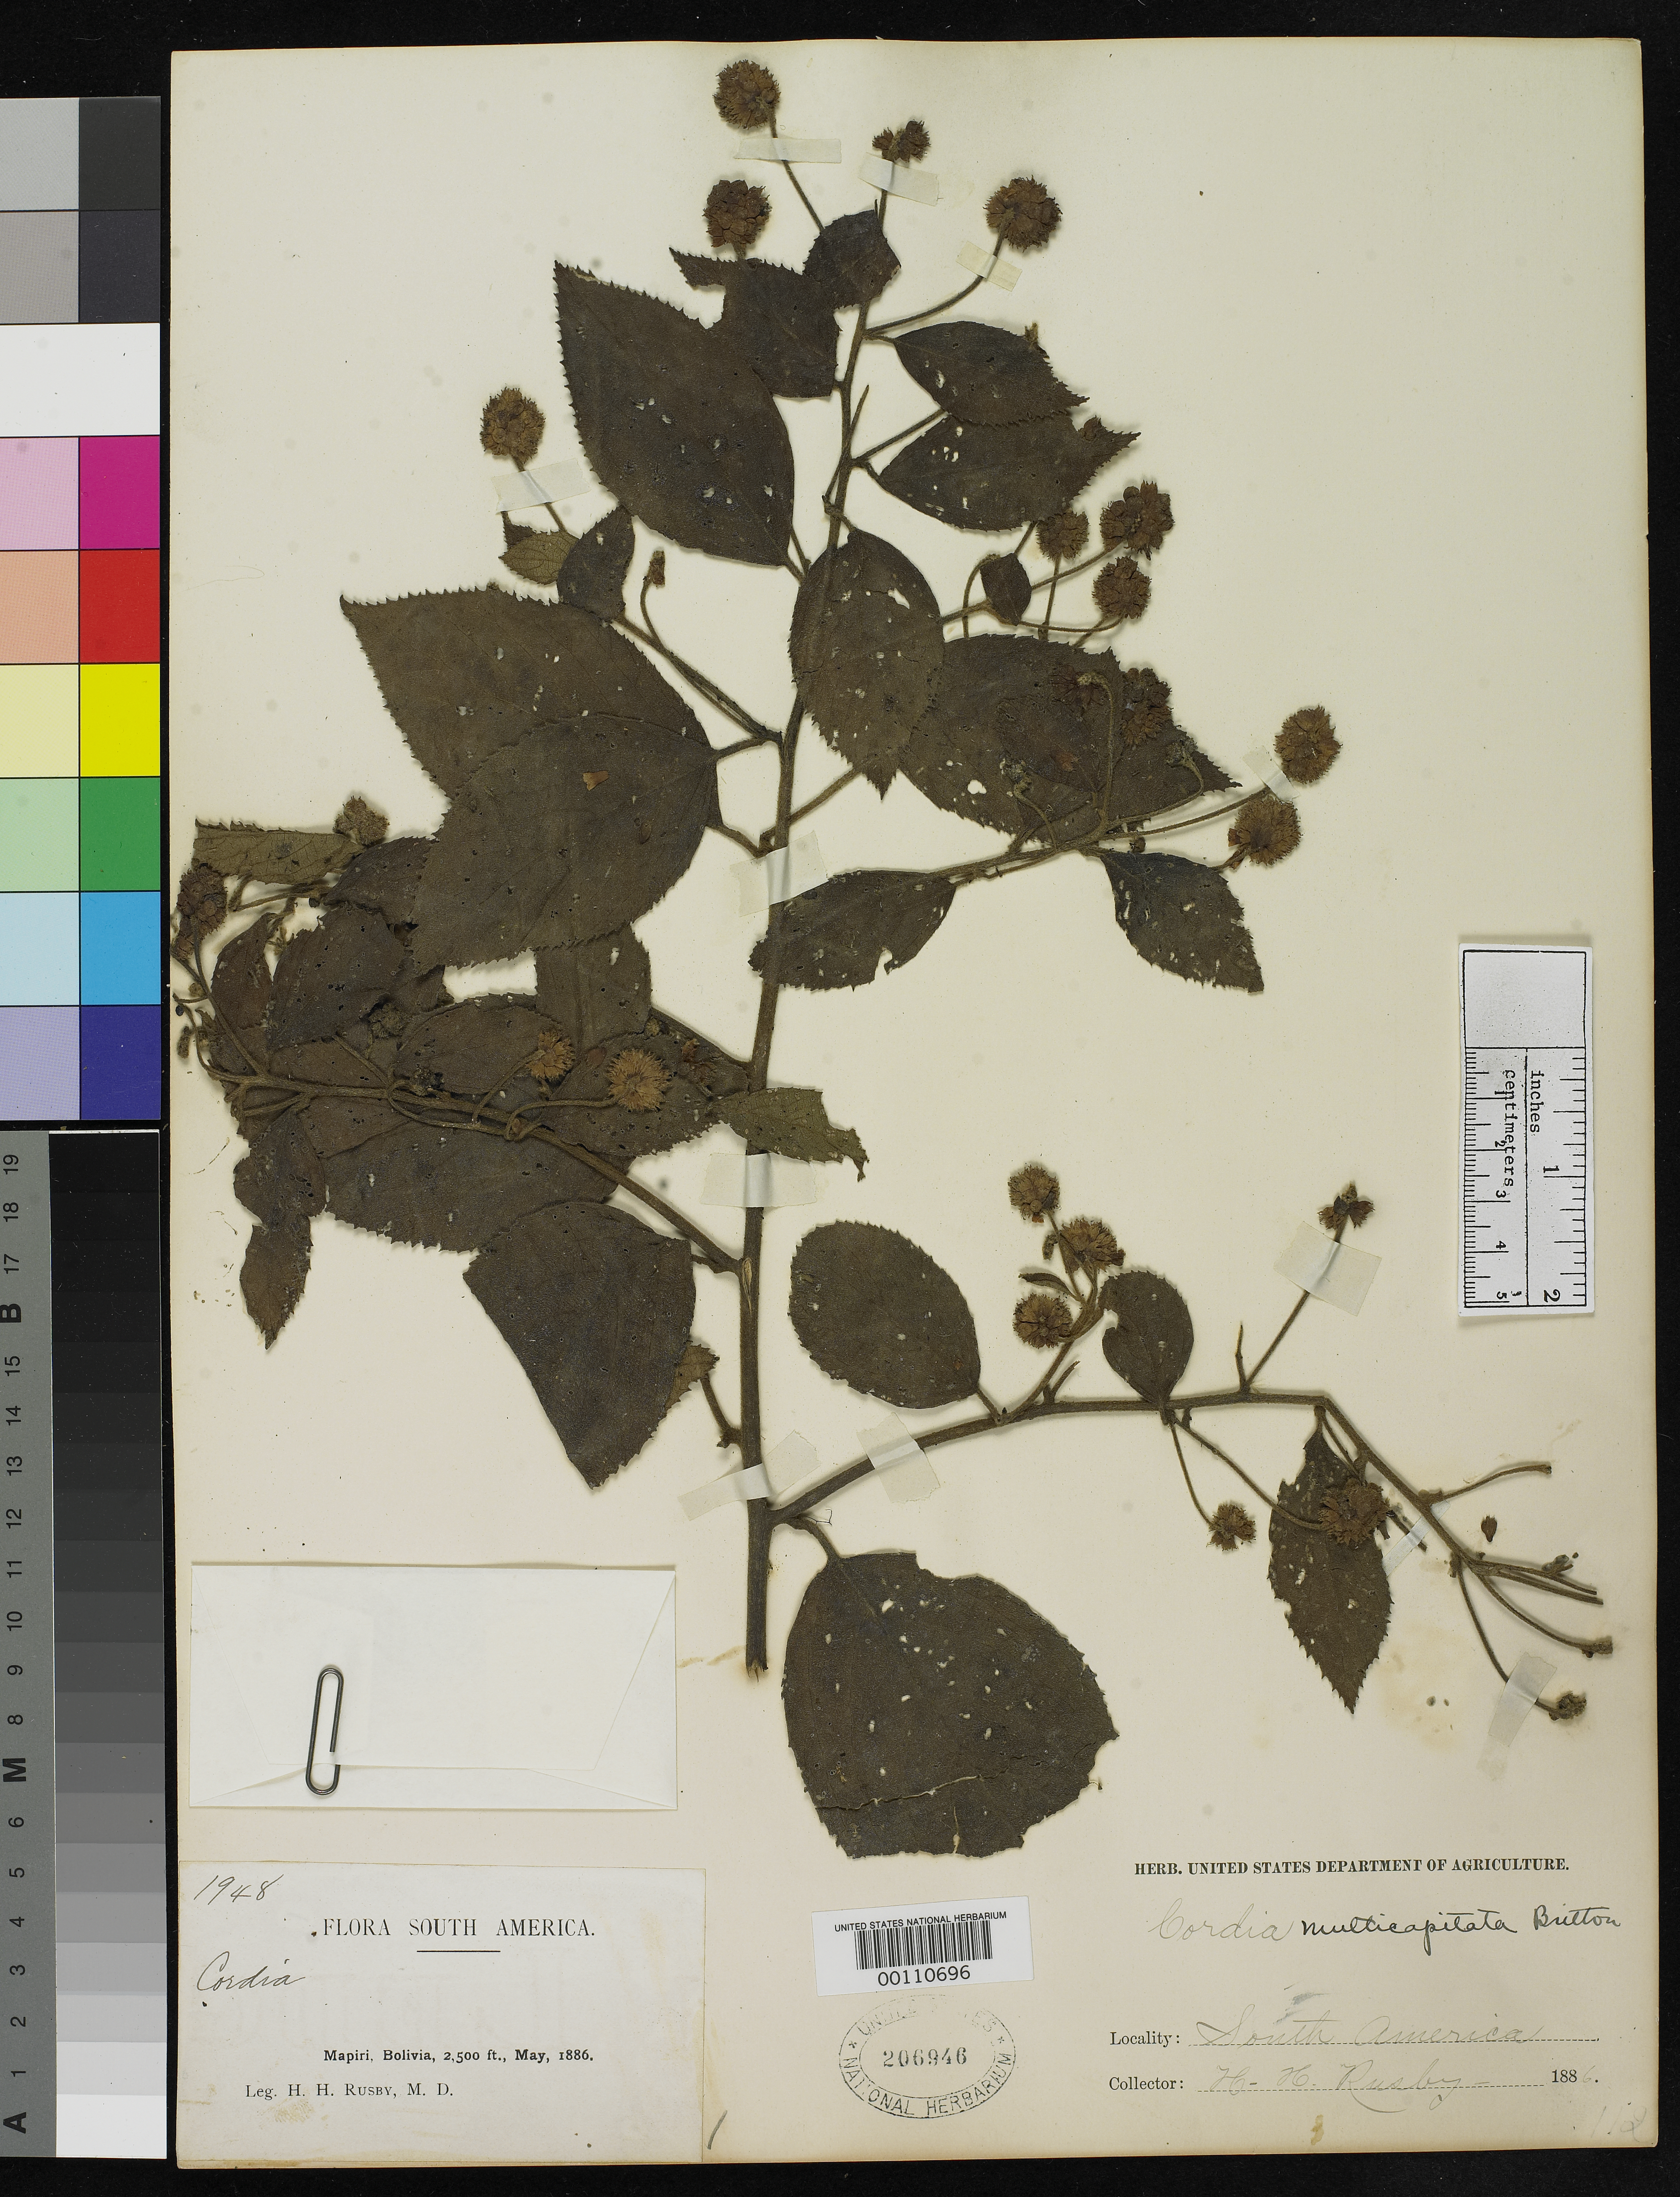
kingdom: Plantae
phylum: Tracheophyta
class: Magnoliopsida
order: Boraginales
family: Cordiaceae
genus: Cordia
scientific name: Cordia multicapitata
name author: Britton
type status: Isotype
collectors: H. H. Rusby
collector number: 1948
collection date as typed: May 1886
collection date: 1886-05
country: Bolivia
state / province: La Páz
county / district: Larecaja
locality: Mapiri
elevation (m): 762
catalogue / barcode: US 206946